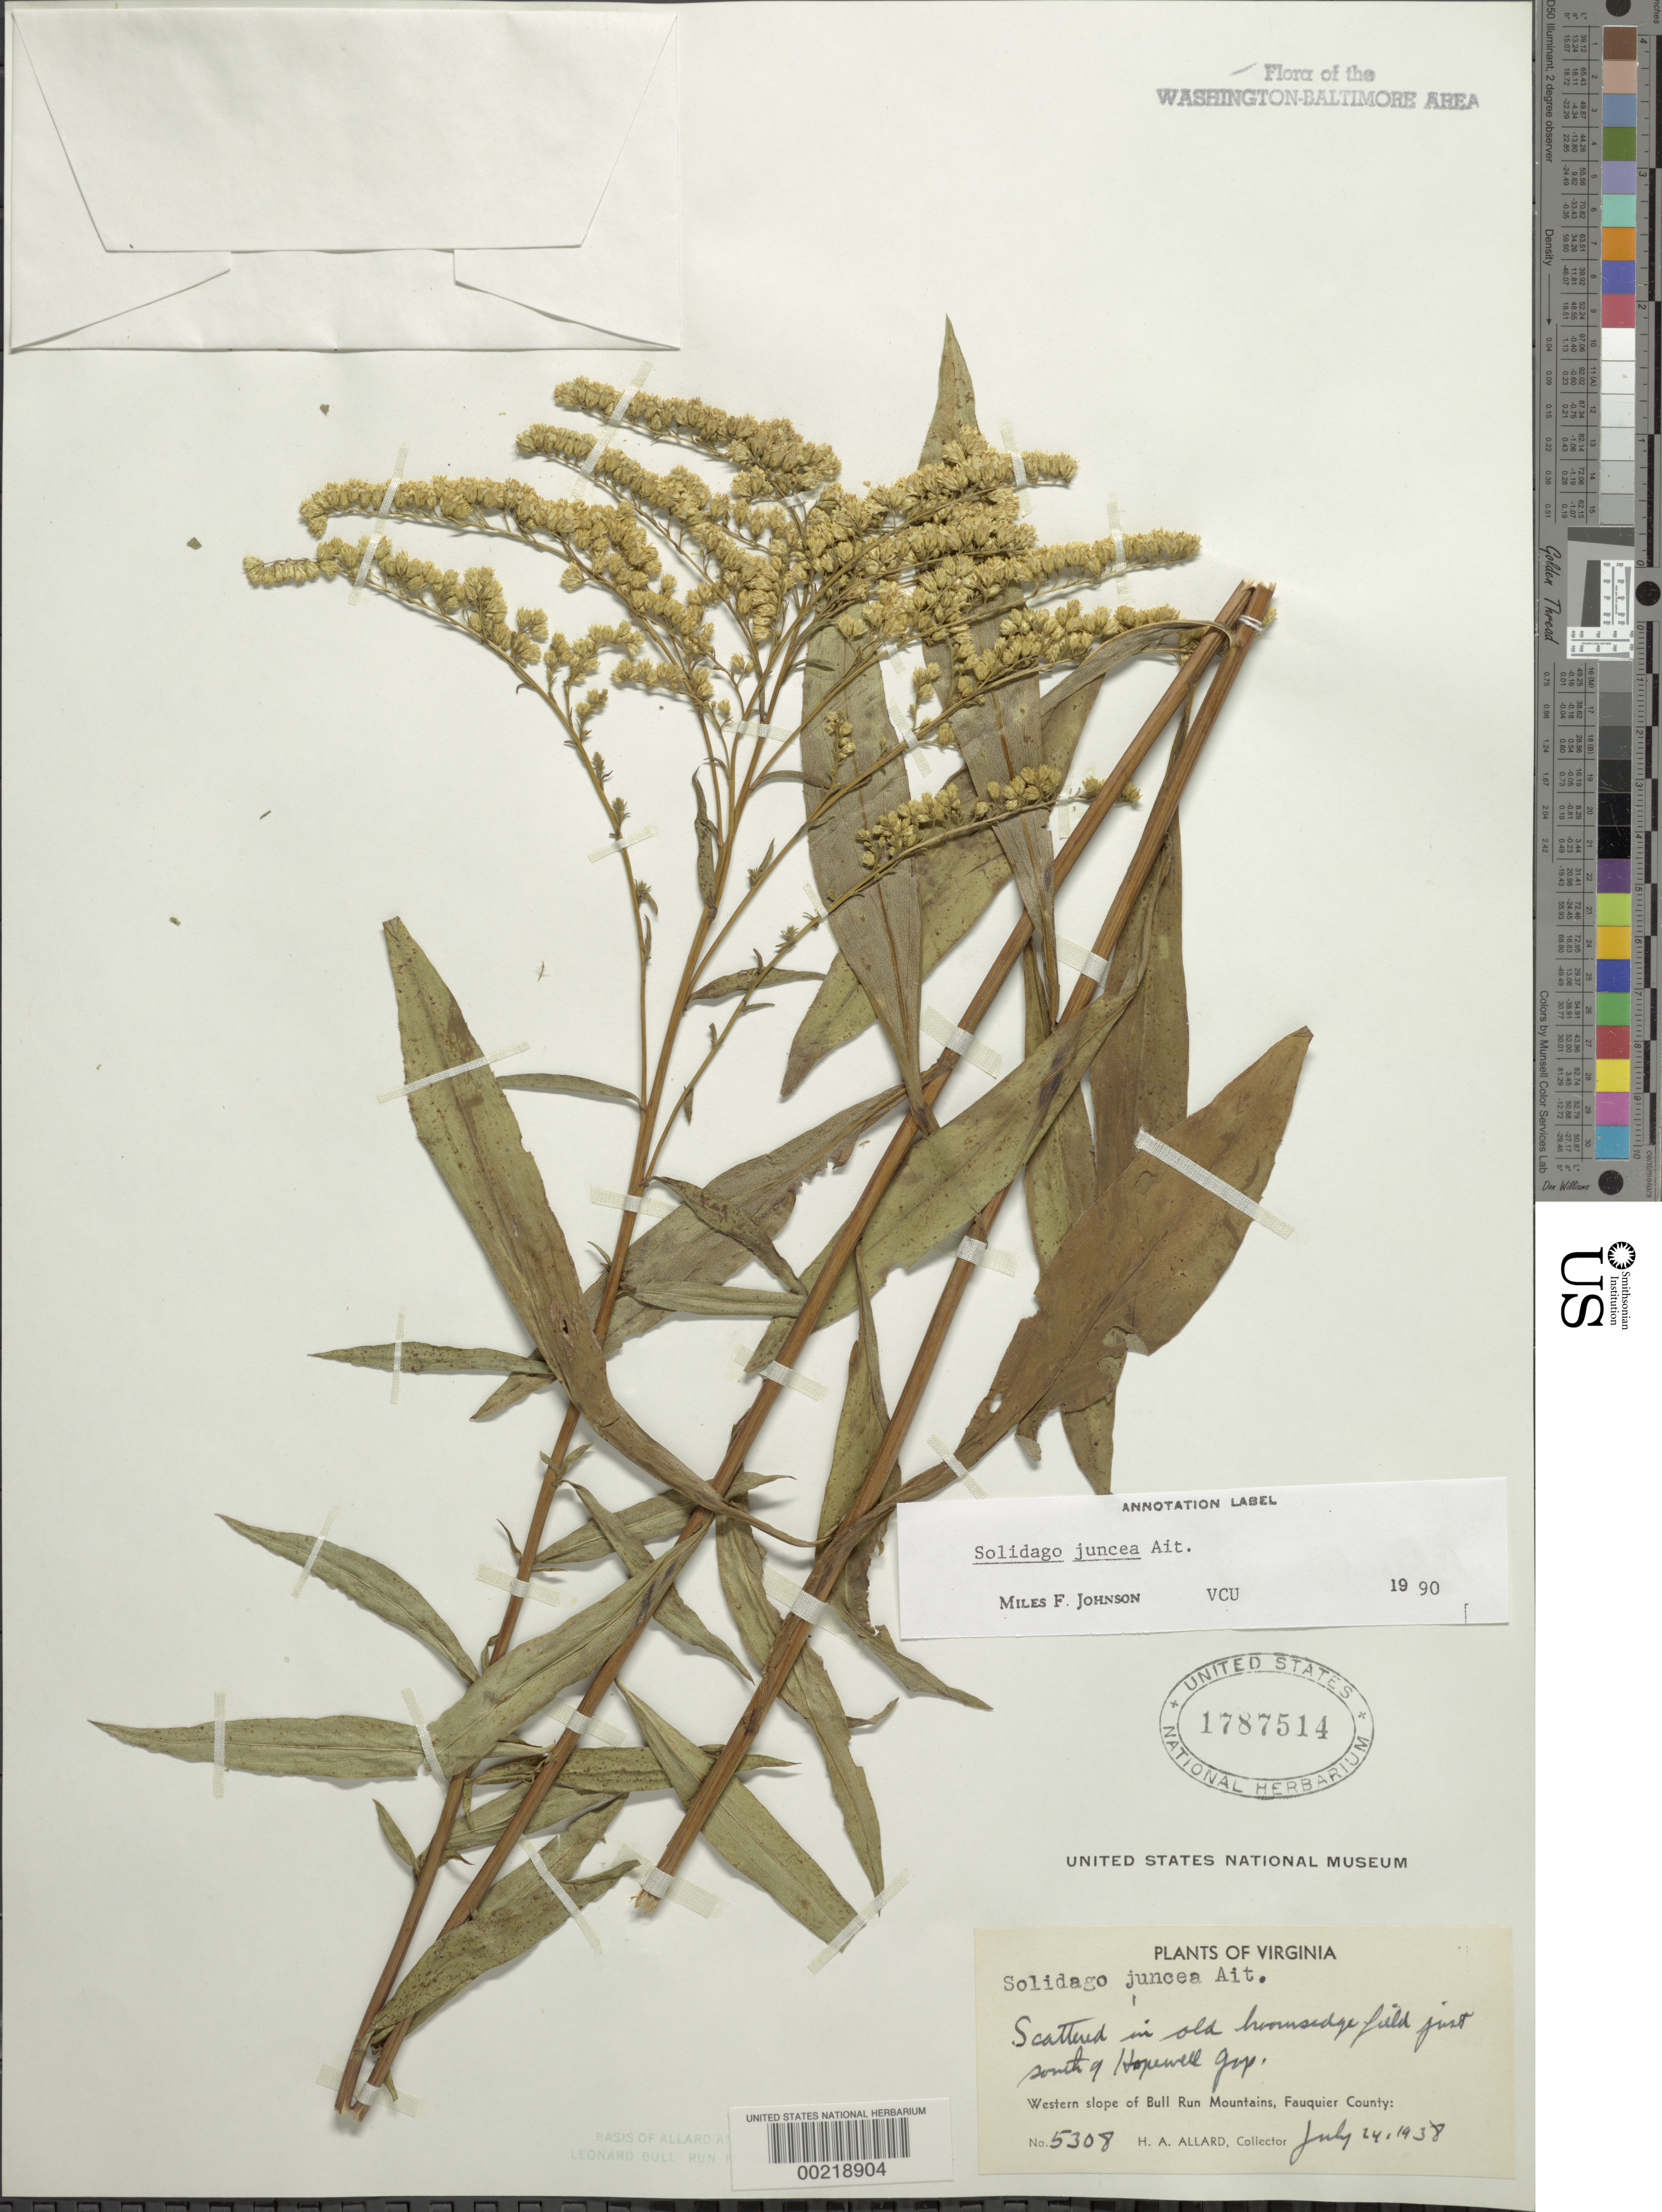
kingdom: Plantae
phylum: Tracheophyta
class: Magnoliopsida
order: Asterales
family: Asteraceae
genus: Solidago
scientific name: Solidago juncea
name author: Aiton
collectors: H. A. Allard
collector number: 5308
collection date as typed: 24 Jul 1938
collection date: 1938-07-24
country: United States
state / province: Virginia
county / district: Fauquier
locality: South of Hopewell Gap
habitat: Old field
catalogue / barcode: US 1787514